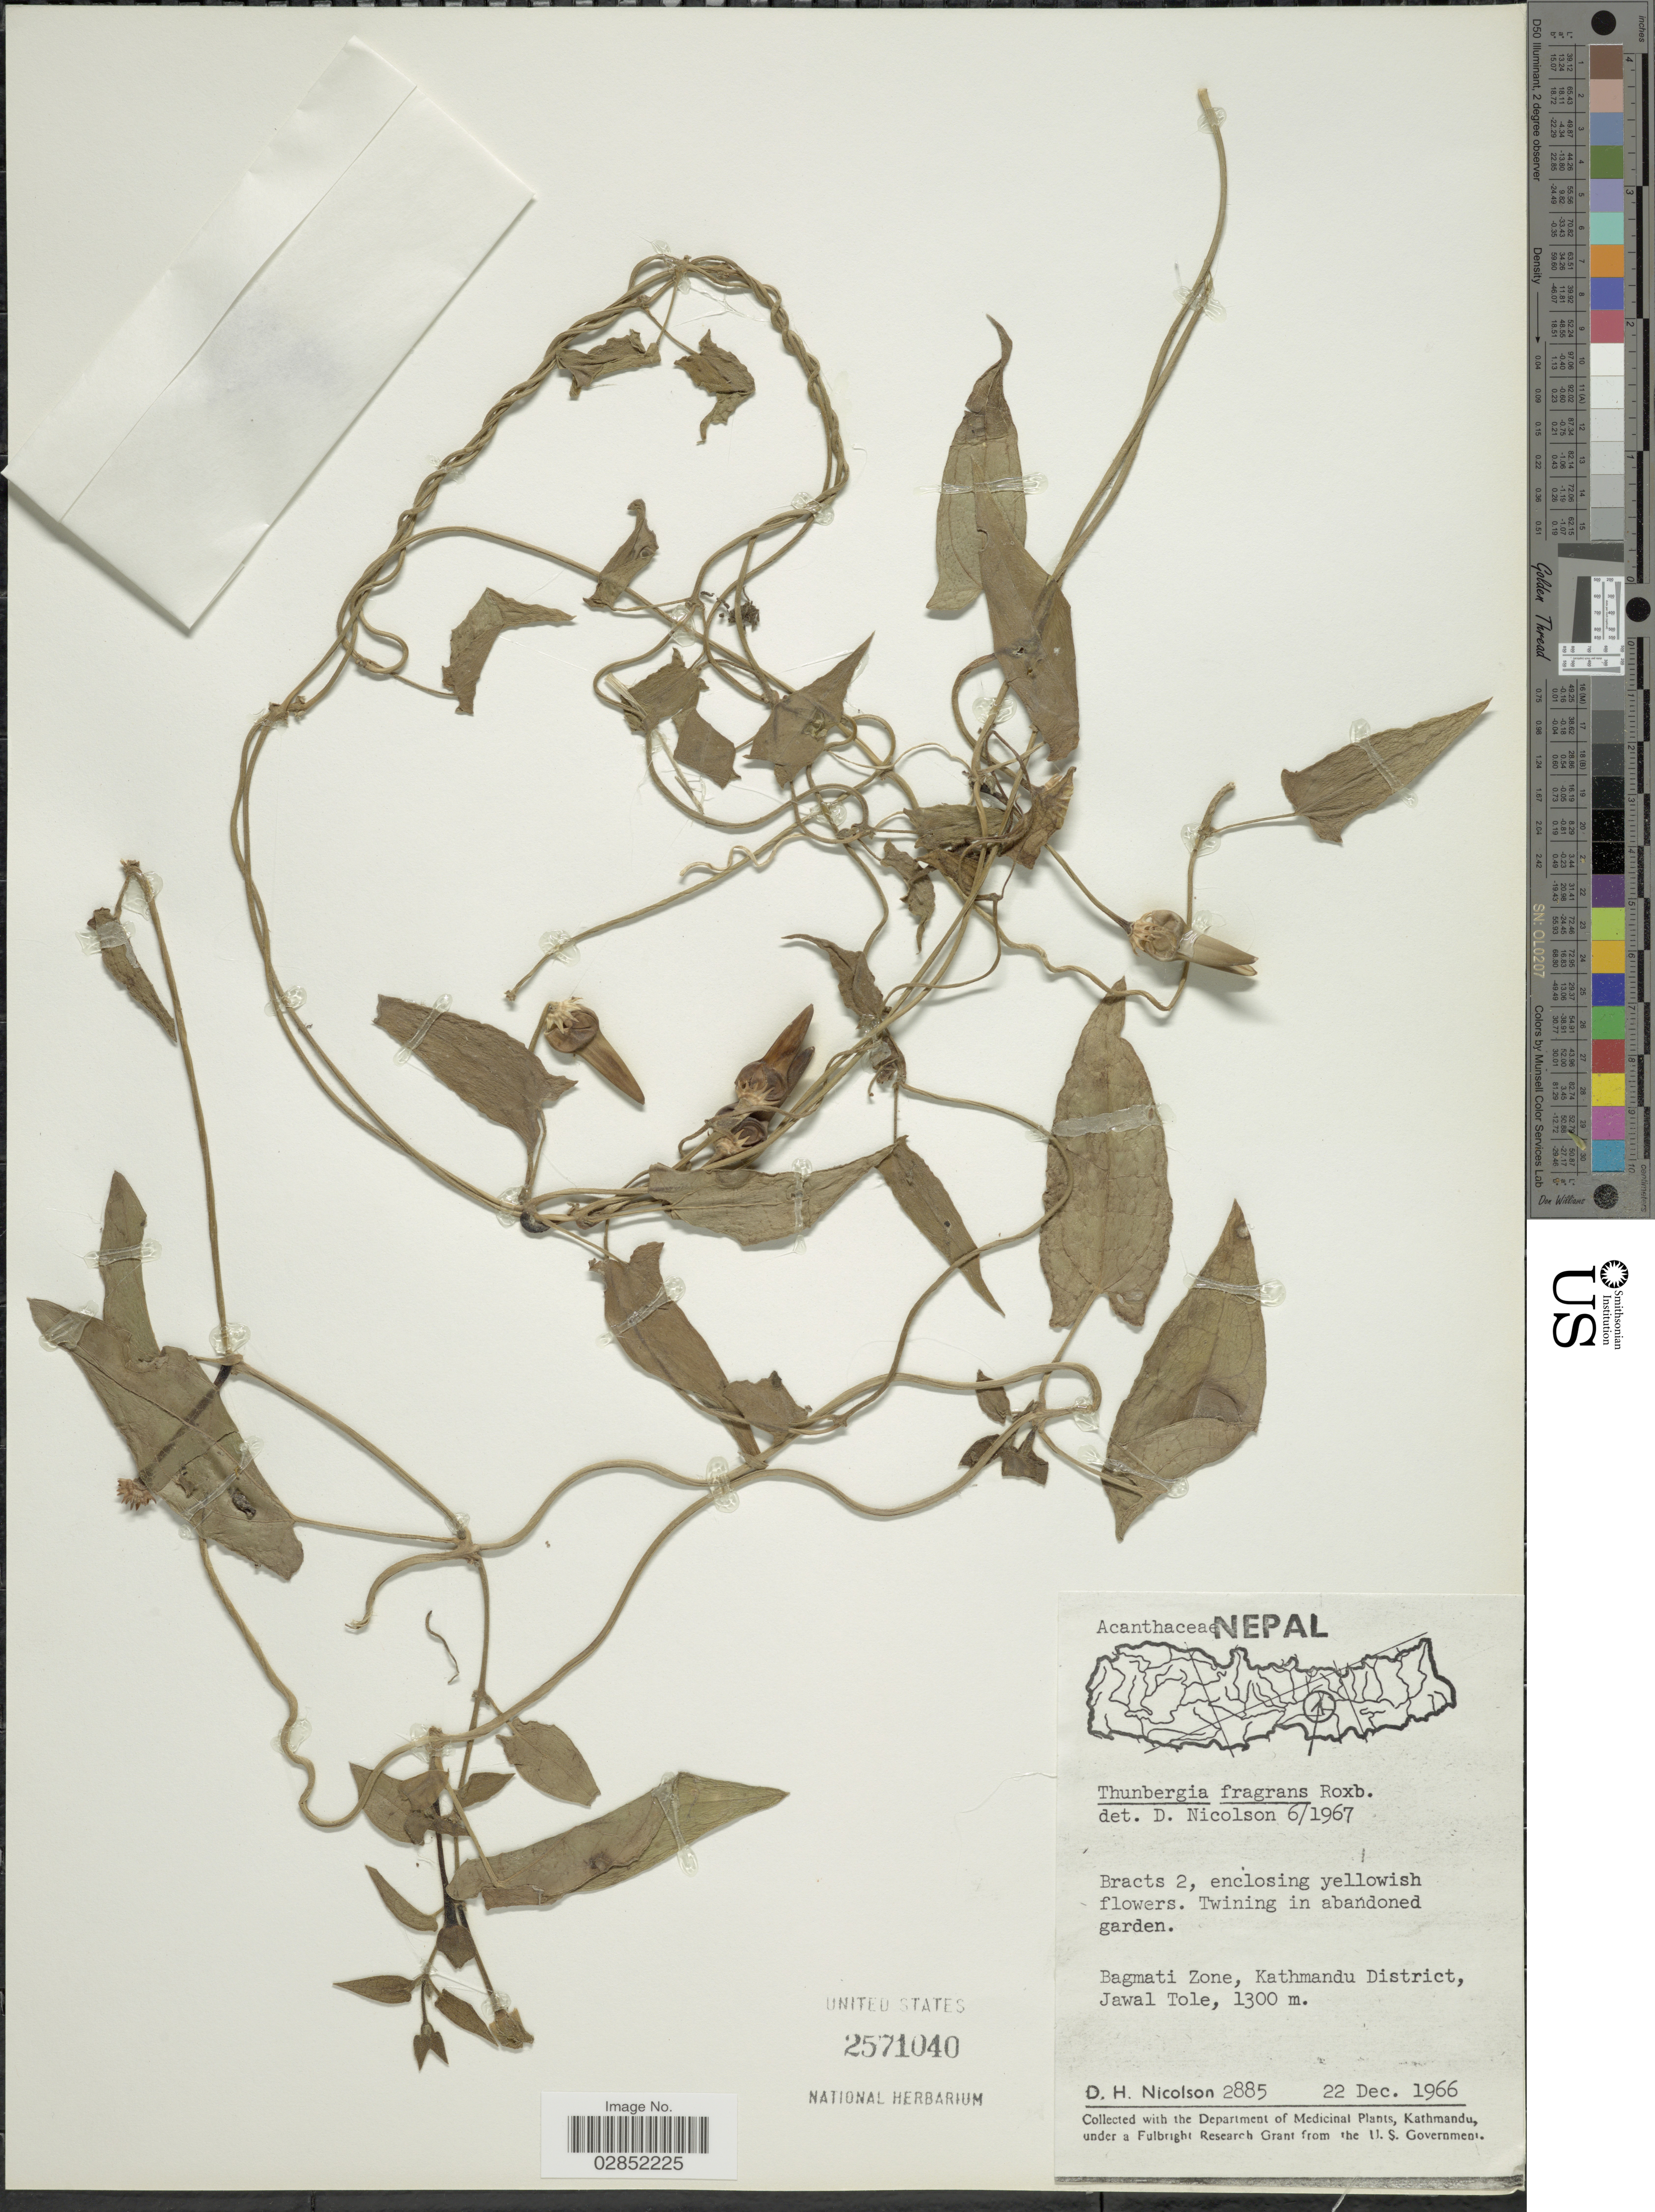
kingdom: Plantae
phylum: Tracheophyta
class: Magnoliopsida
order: Lamiales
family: Acanthaceae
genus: Thunbergia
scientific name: Thunbergia fragrans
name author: Roxb.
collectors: D. H. Nicolson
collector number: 2885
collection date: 1966-12-22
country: Nepal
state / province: Bagmati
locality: Bagmati Zone, Kathmandu District, Jawal Tole.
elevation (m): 1300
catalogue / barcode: US 2571040